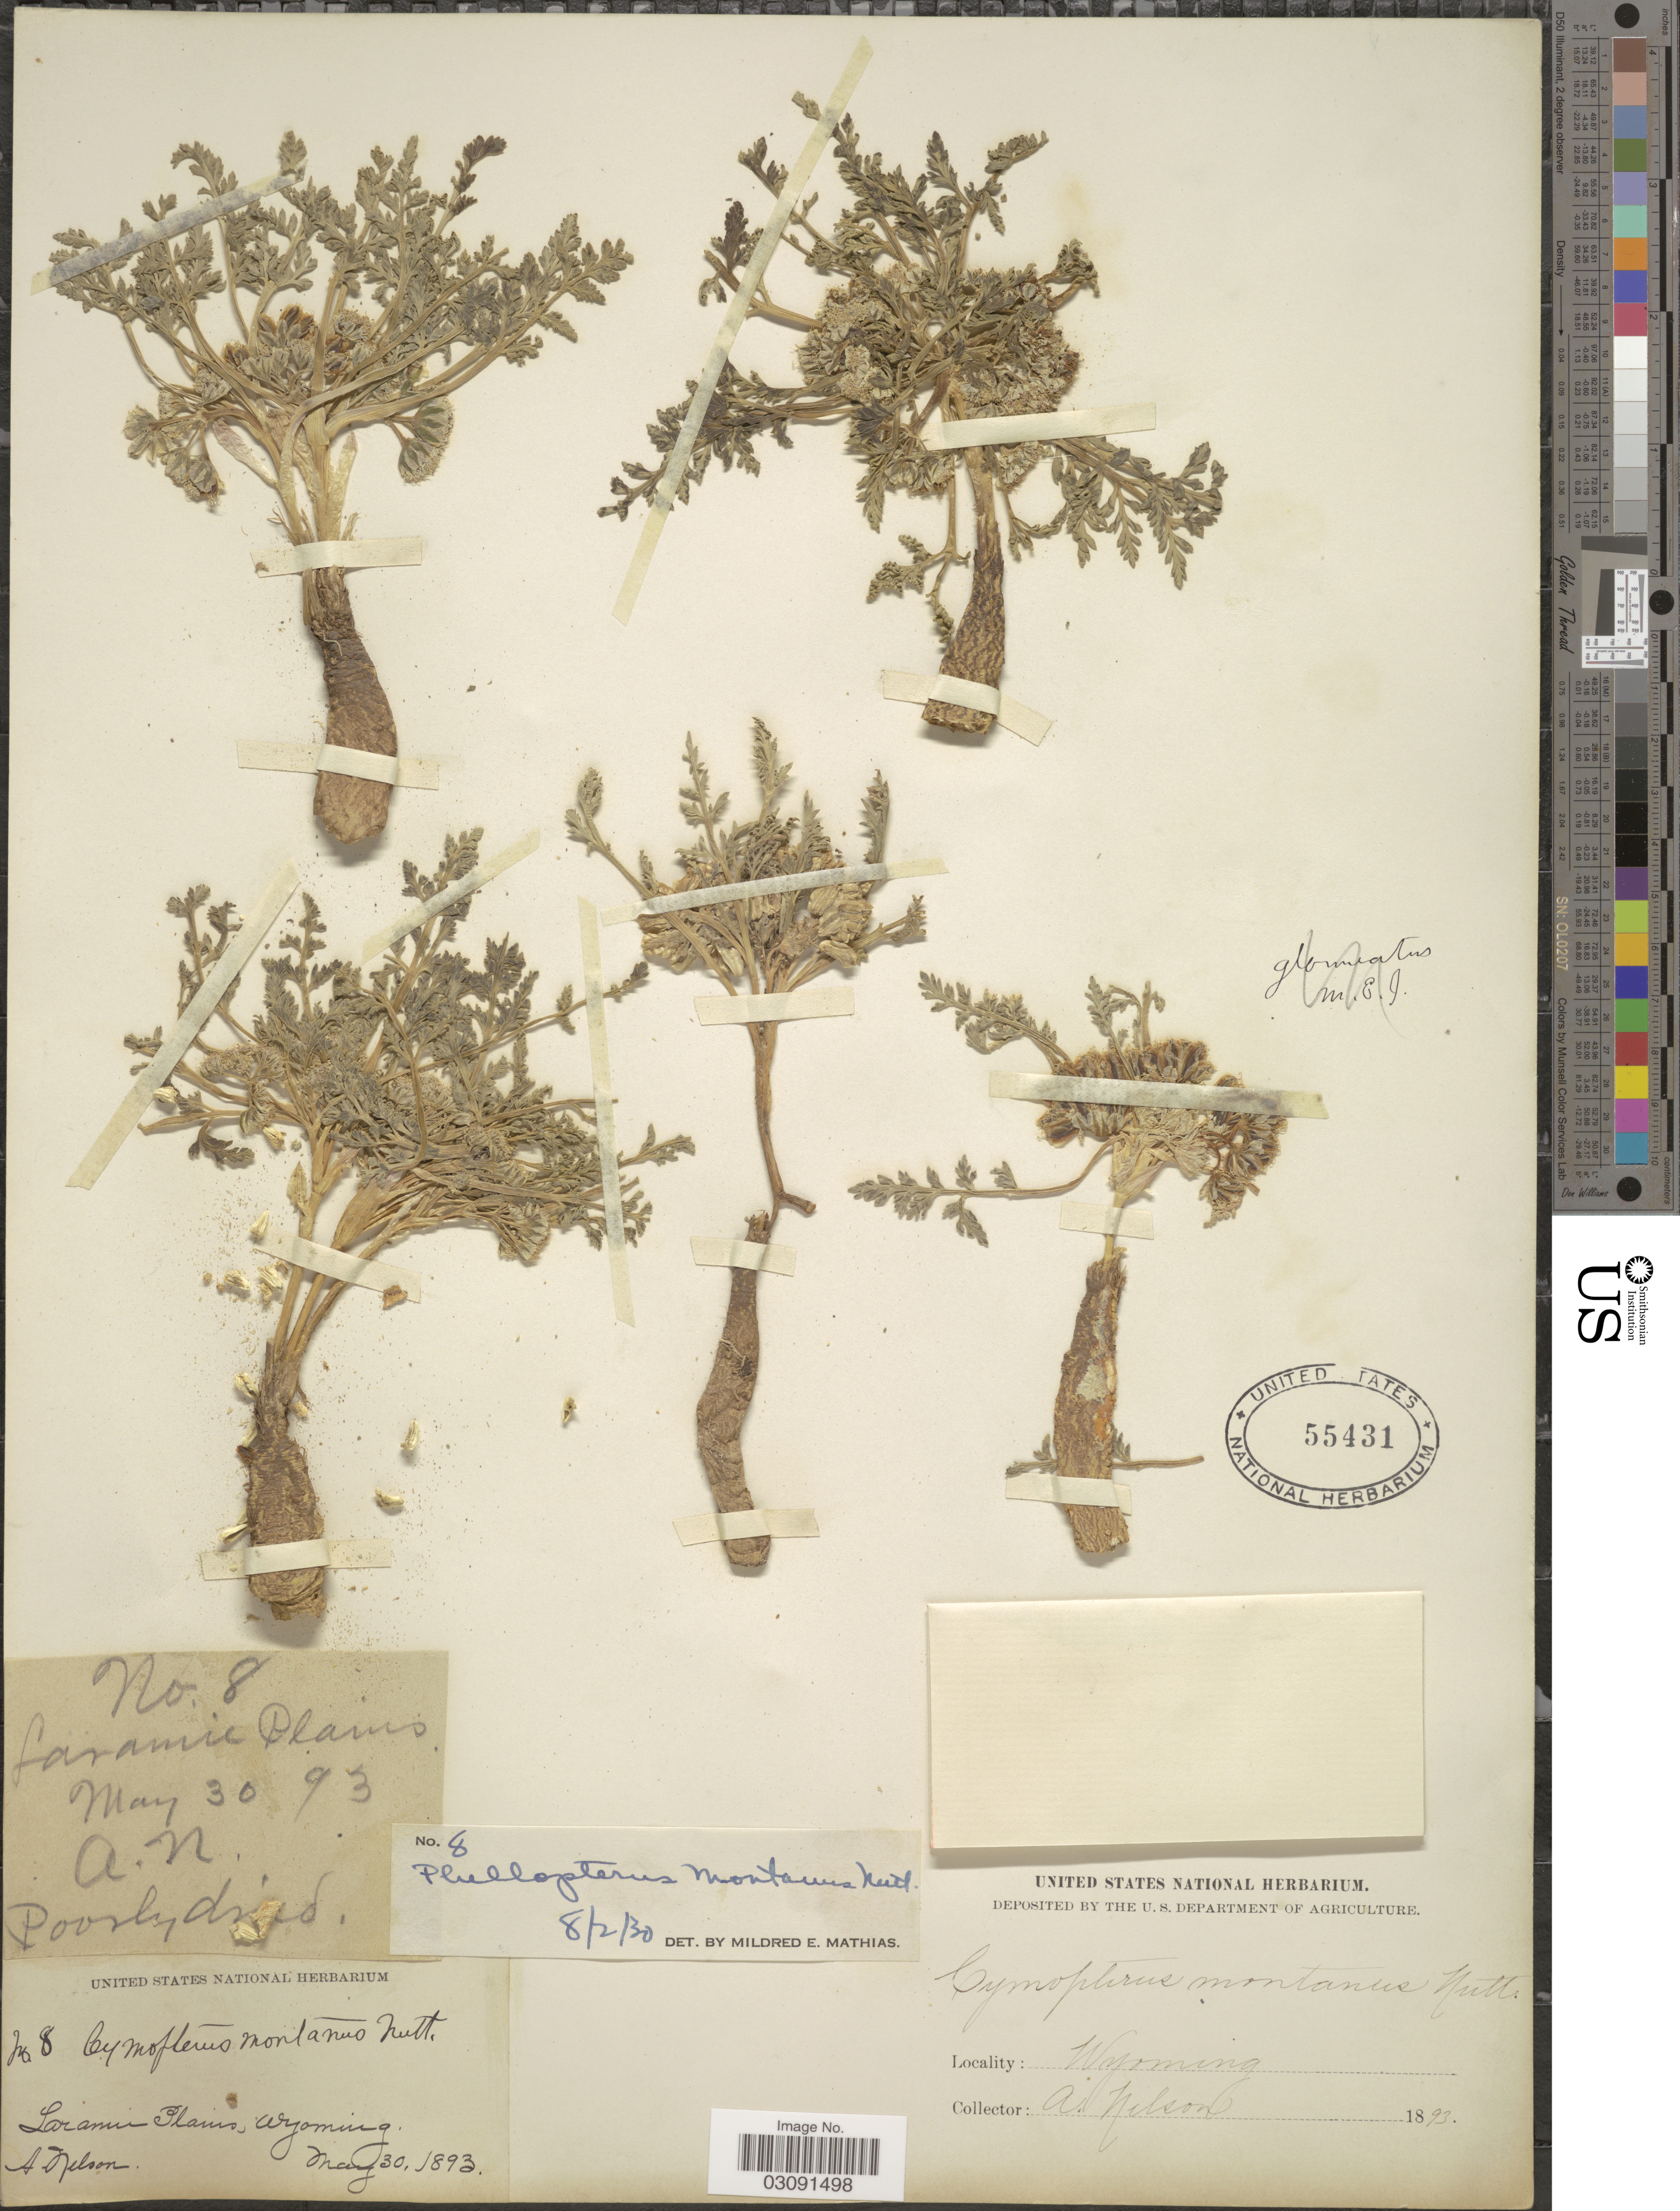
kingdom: Plantae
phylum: Tracheophyta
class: Magnoliopsida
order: Apiales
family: Apiaceae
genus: Cymopterus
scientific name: Cymopterus montanus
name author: Torr. & A. Gray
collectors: A. Nelson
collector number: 8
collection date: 1893-05-30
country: United States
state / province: Wyoming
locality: Laramie Plains.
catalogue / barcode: US 55431